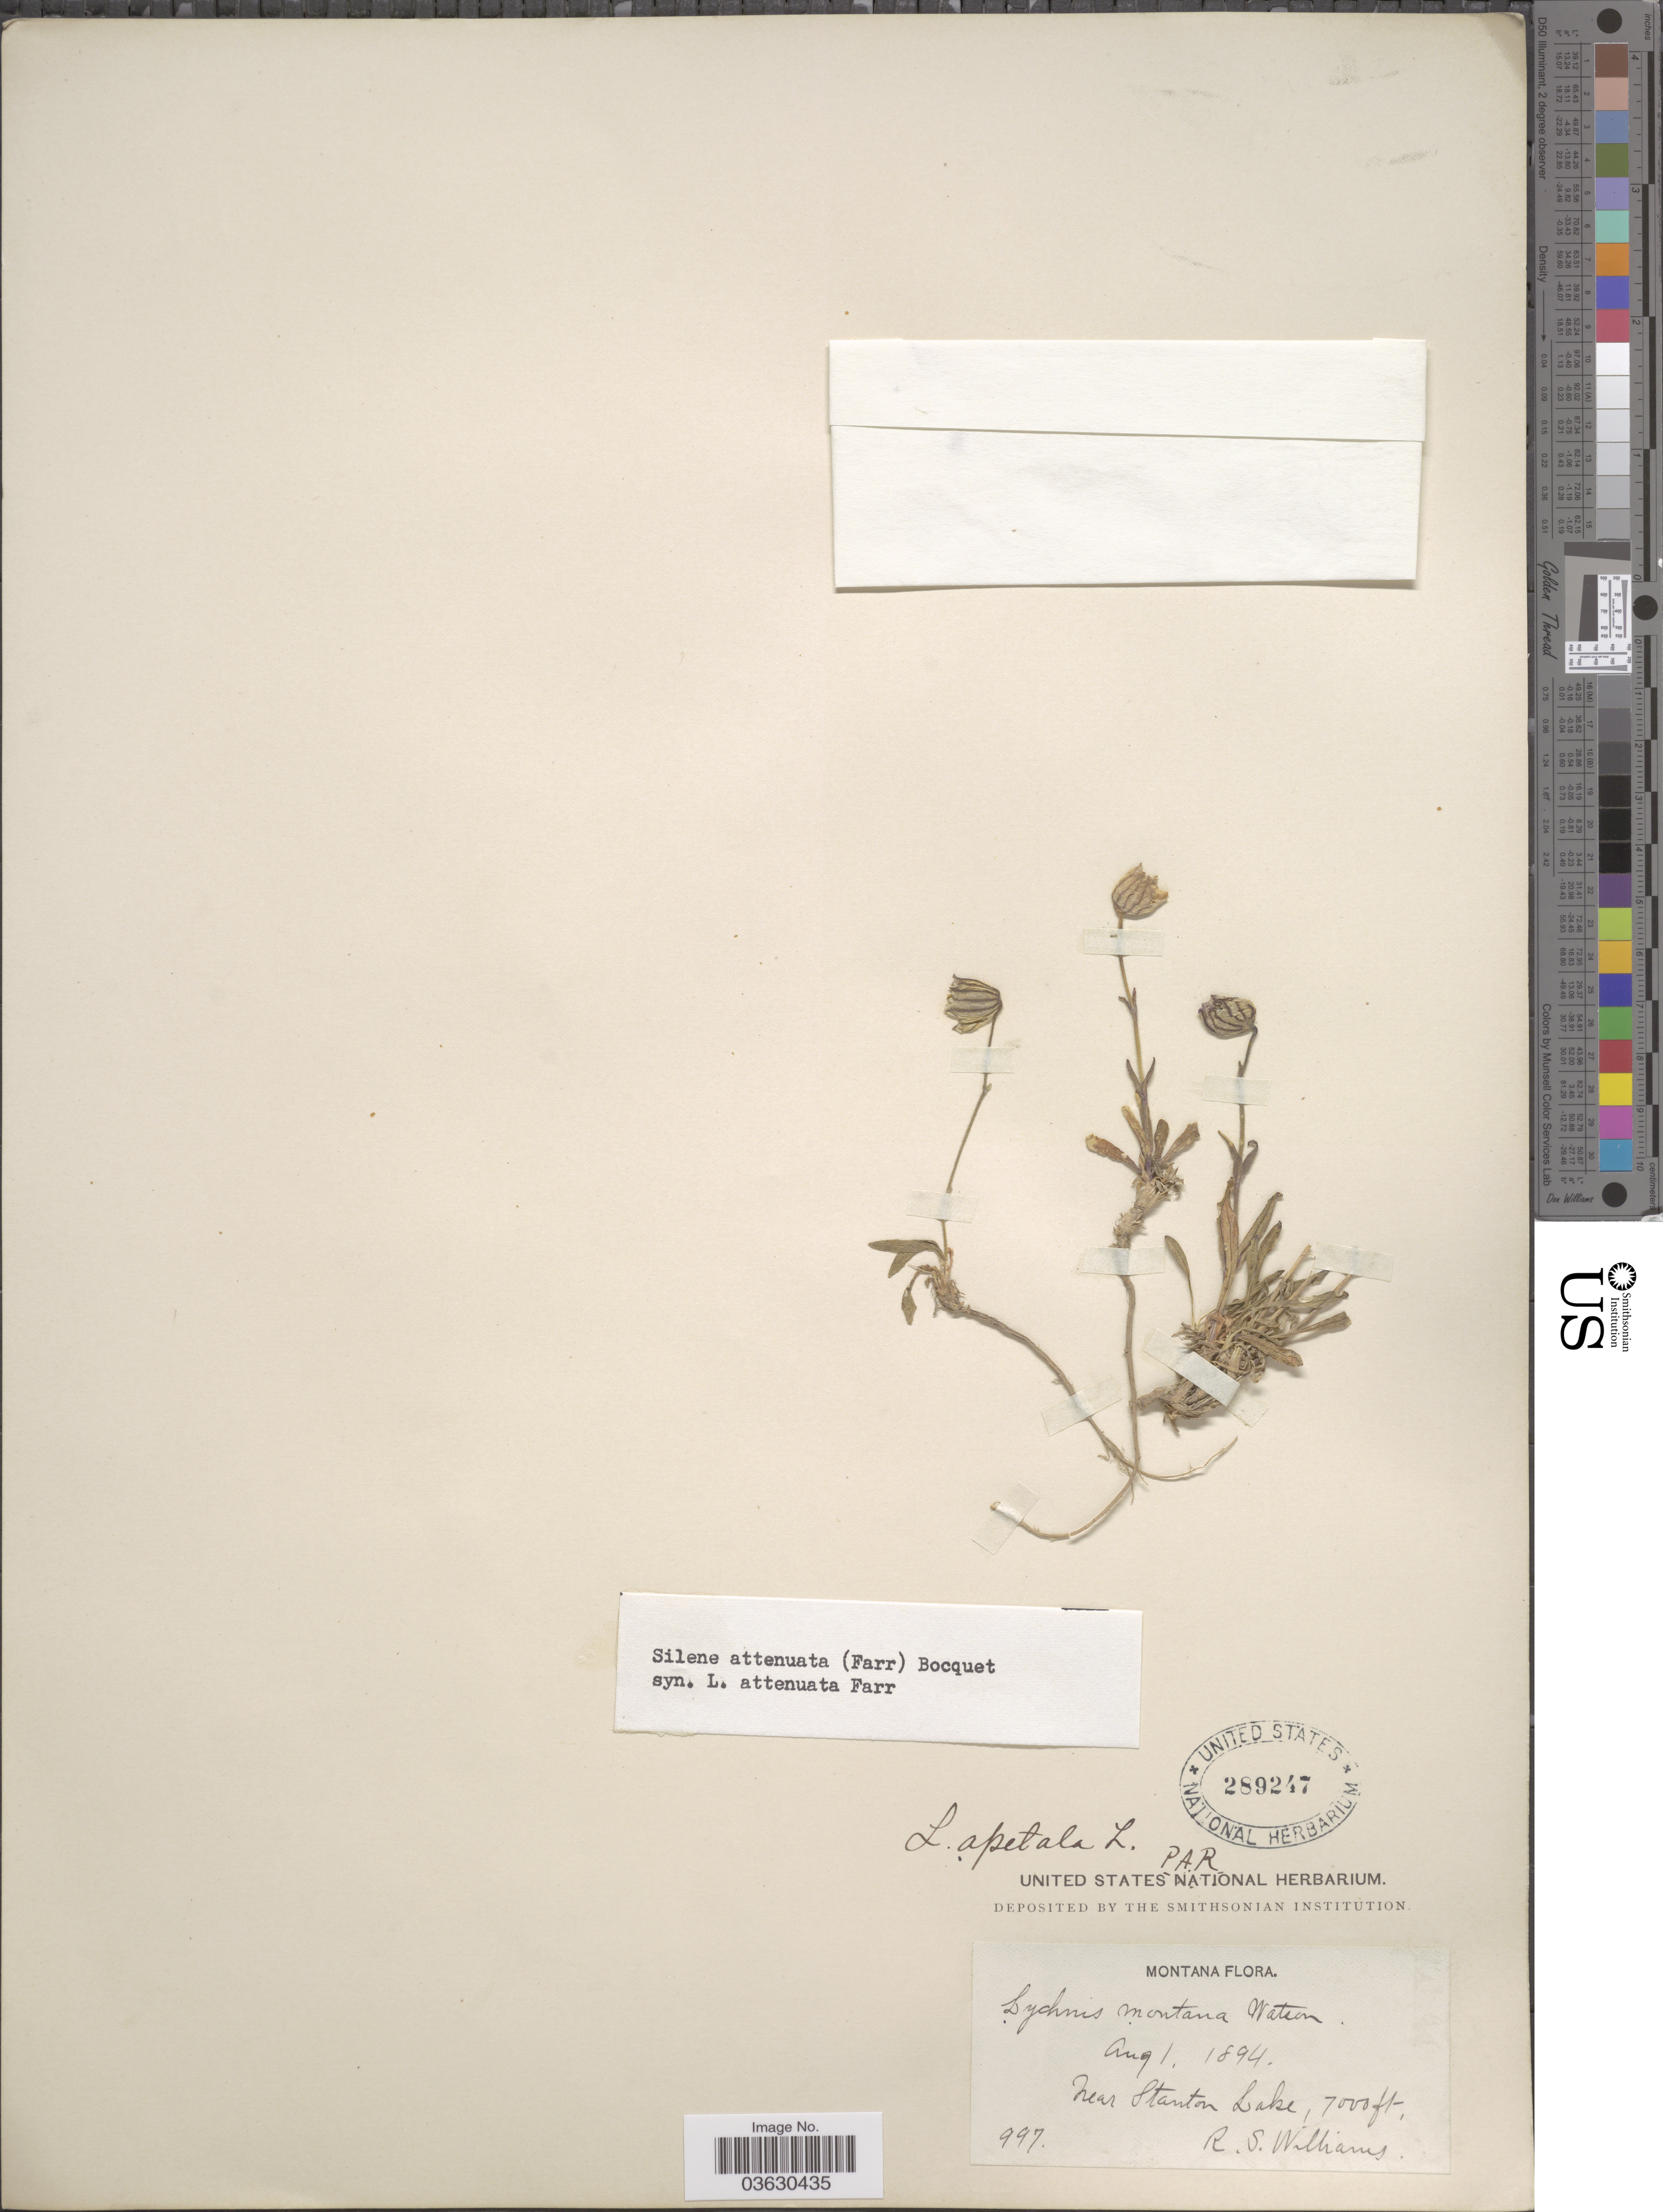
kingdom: Plantae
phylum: Tracheophyta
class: Magnoliopsida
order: Caryophyllales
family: Caryophyllaceae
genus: Silene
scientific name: Silene attenuata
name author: (Farr) Bocquet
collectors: R. S. Williams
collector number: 997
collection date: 1894-08-01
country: United States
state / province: Montana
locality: Near Stanton Lake.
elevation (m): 2134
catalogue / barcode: US 289247